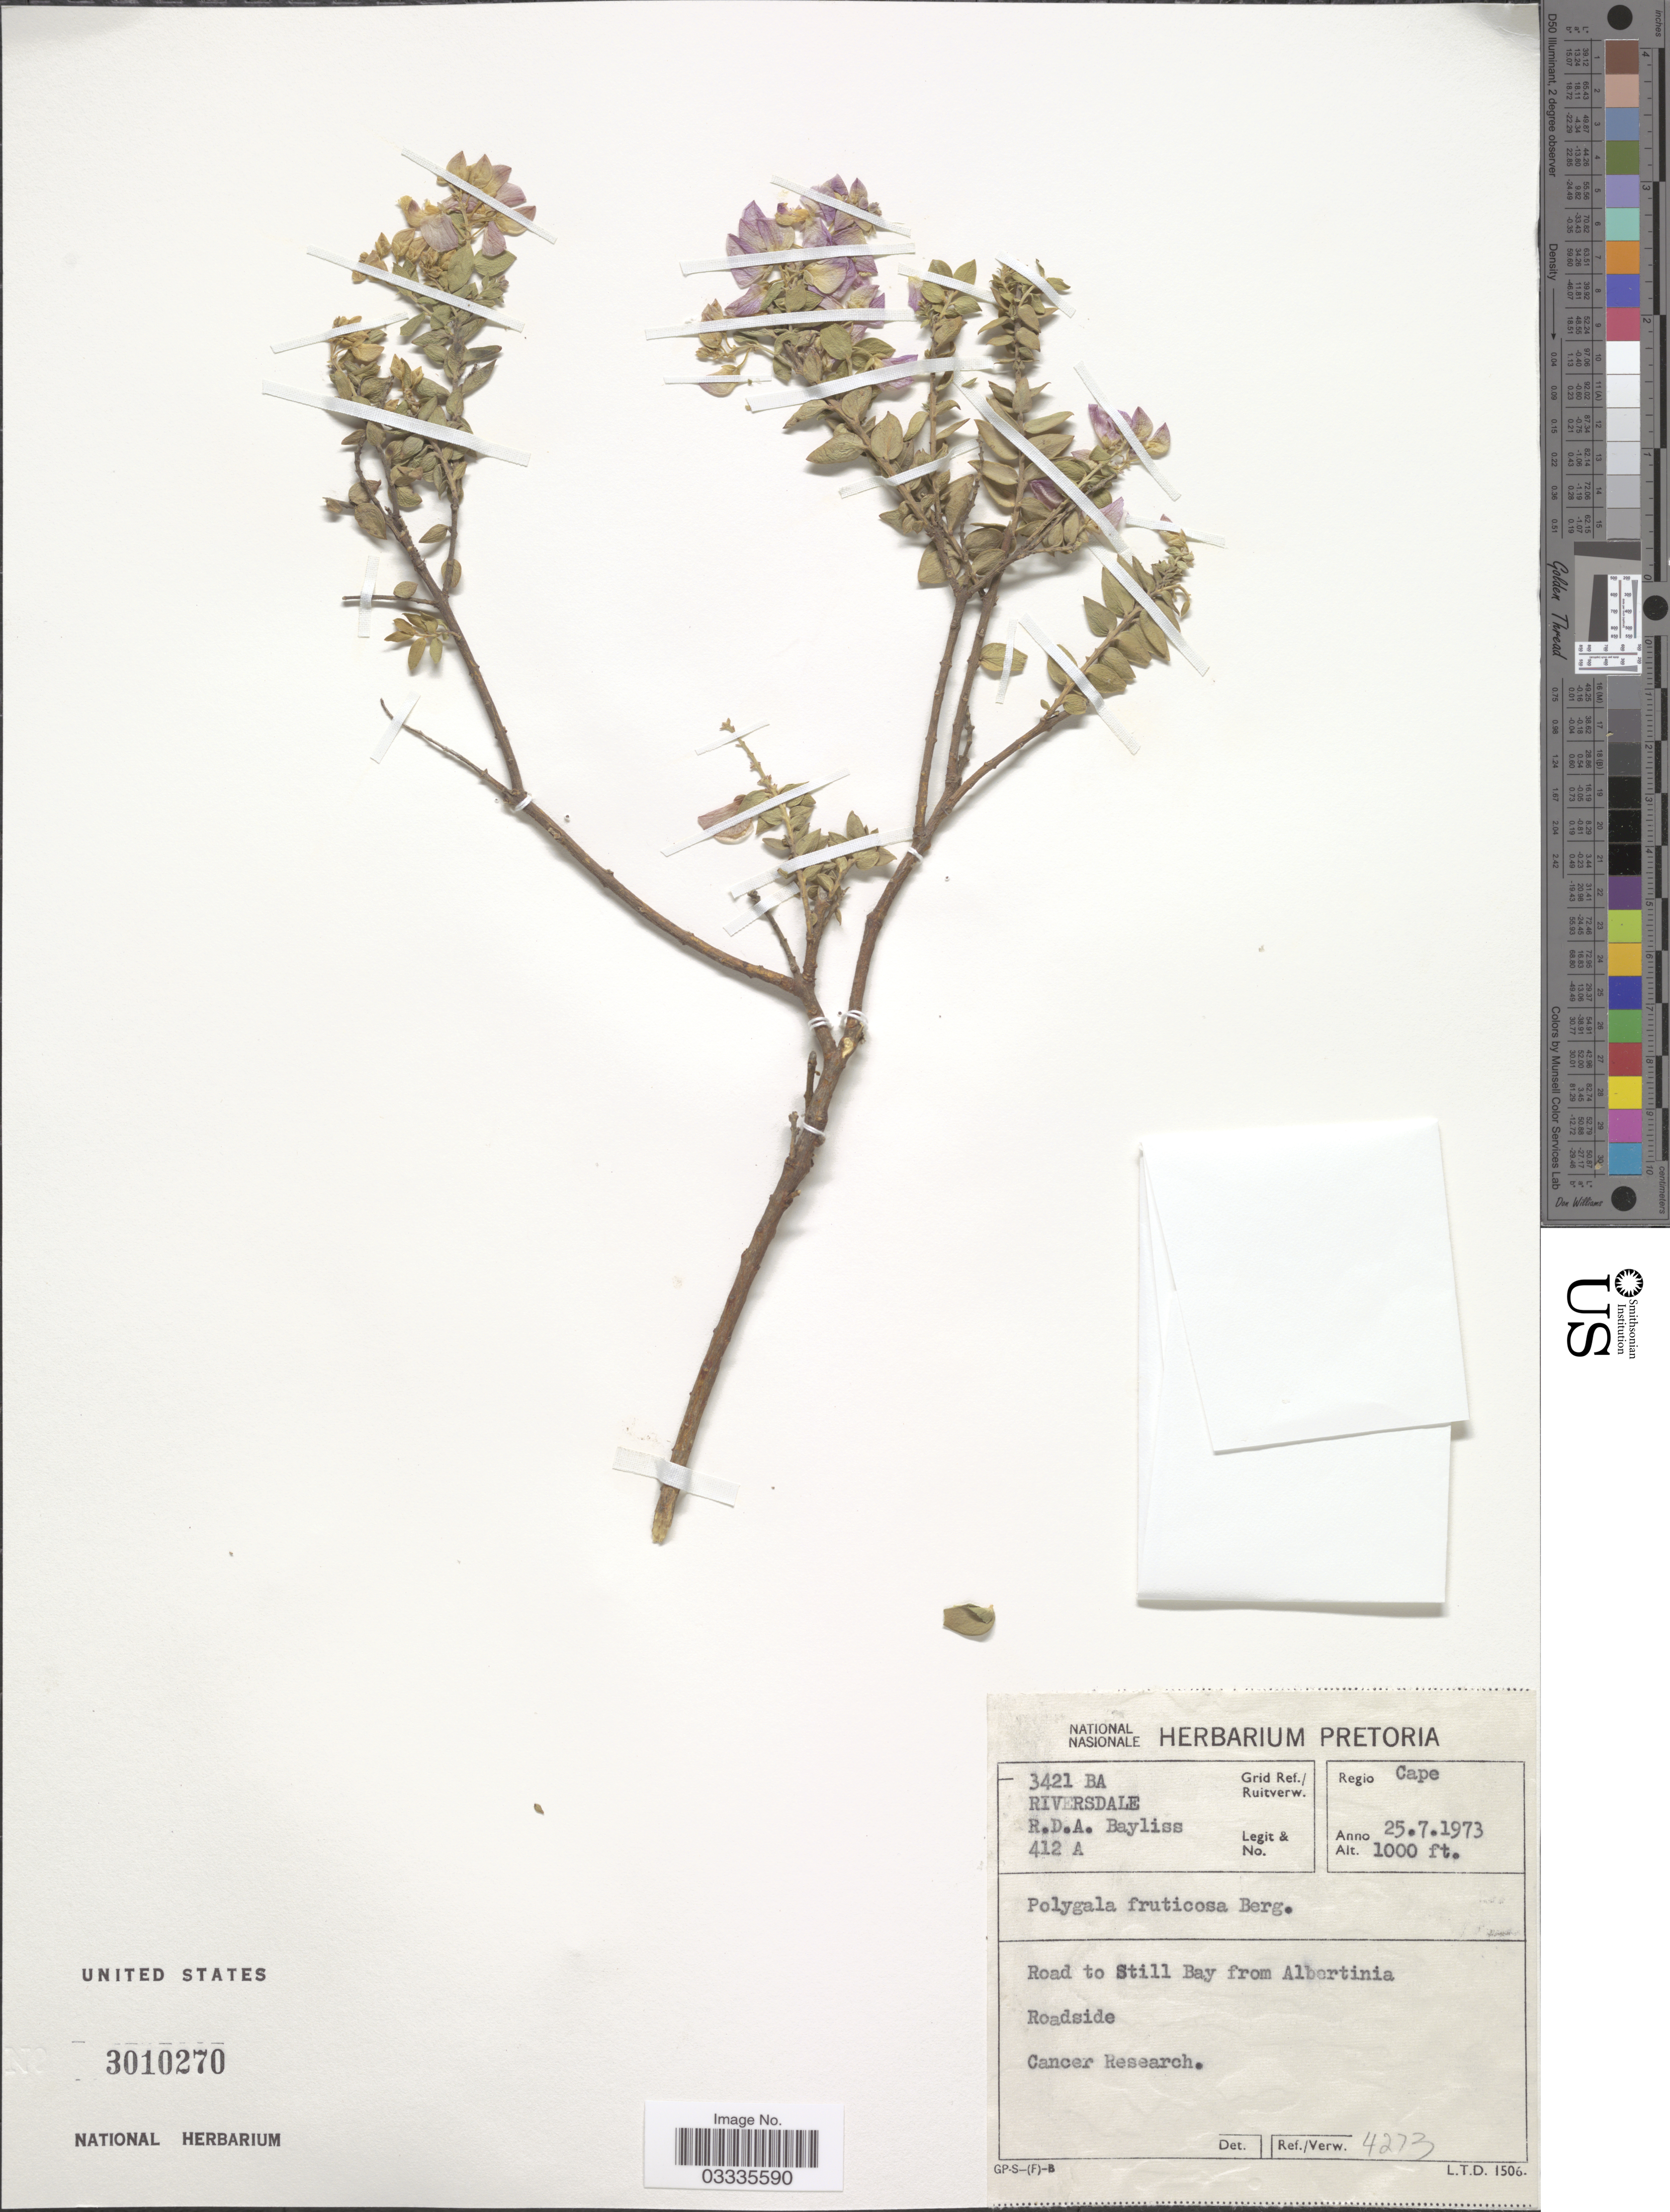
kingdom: Plantae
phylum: Tracheophyta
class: Magnoliopsida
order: Fabales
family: Polygalaceae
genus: Polygala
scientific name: Polygala fruticosa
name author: P.J. Bergius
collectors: R. Bayliss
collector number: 412A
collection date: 1973-07-25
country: South Africa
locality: Regio Cape. Grid Ref./ Ruitverw. 3421 BA Riversdale. Road to Still Bay from Albertinia.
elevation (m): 305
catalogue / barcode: US 3010270